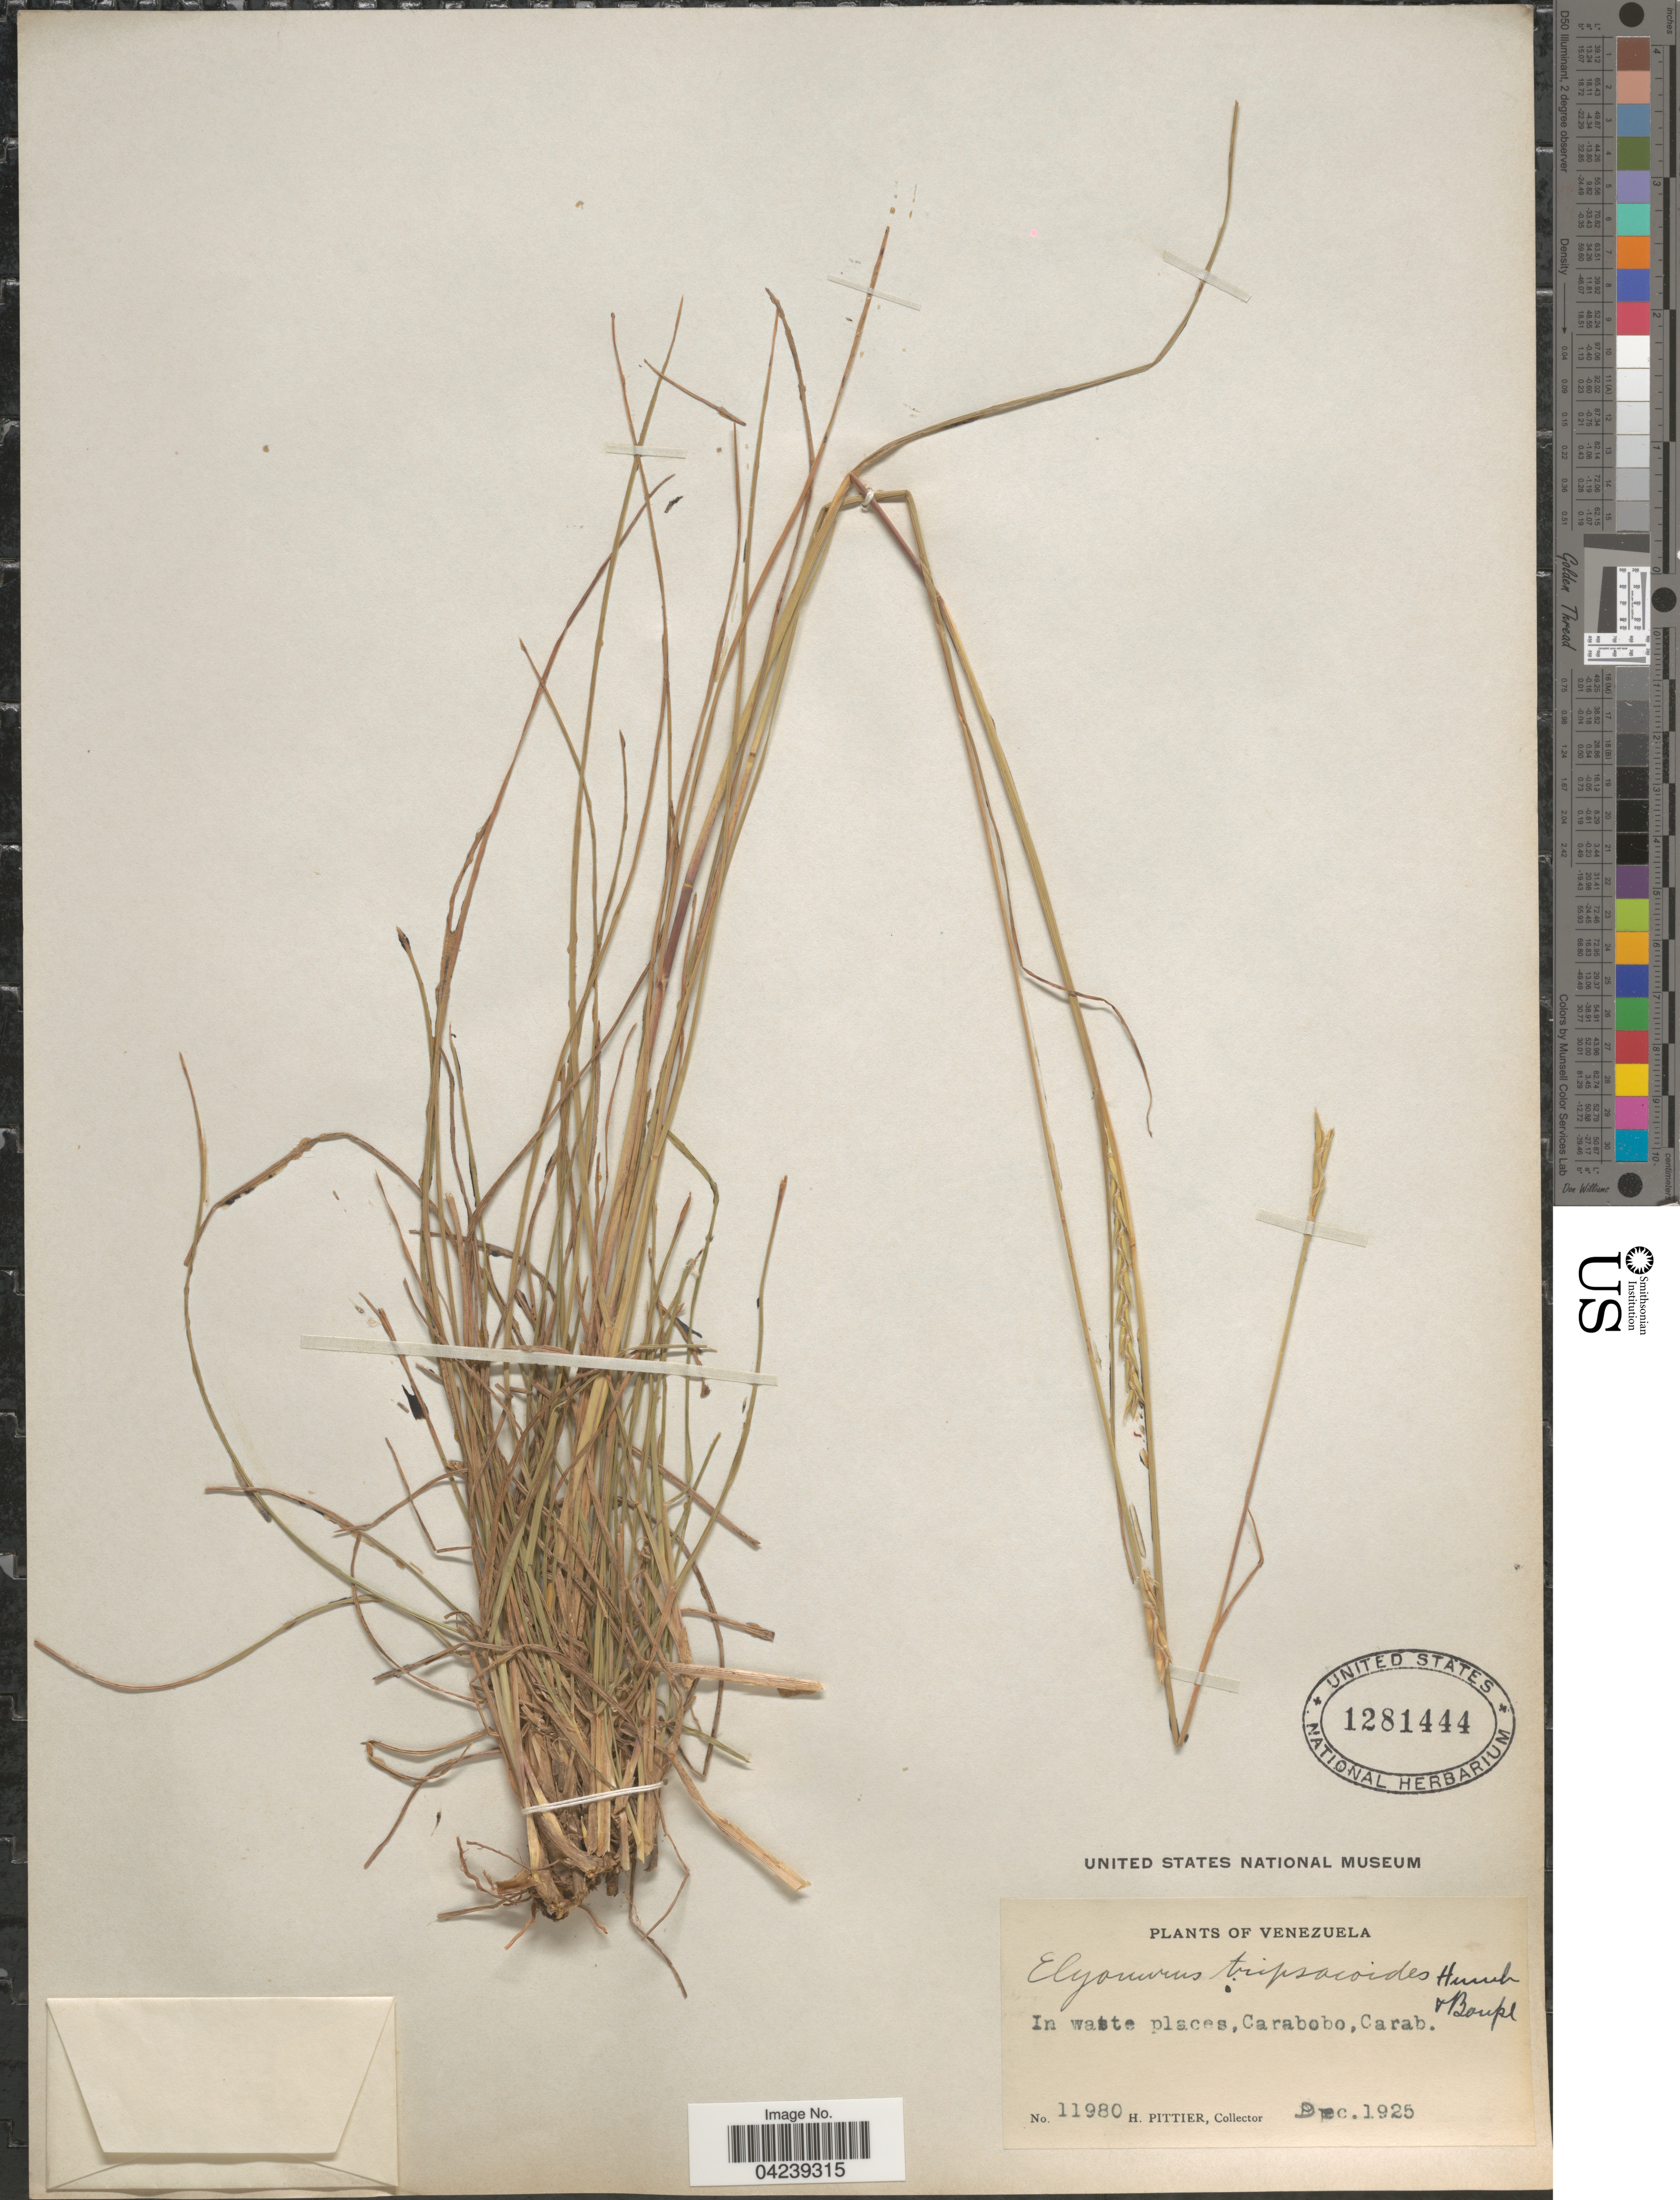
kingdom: Plantae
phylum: Tracheophyta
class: Liliopsida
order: Poales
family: Poaceae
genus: Elionurus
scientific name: Elionurus tripsacoides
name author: Humb. & Bonpl. ex Willd.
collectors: H. F. Pittier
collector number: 11980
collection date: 1925-12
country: Venezuela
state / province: Carabobo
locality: In waste places, Carab.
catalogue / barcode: US 1281444